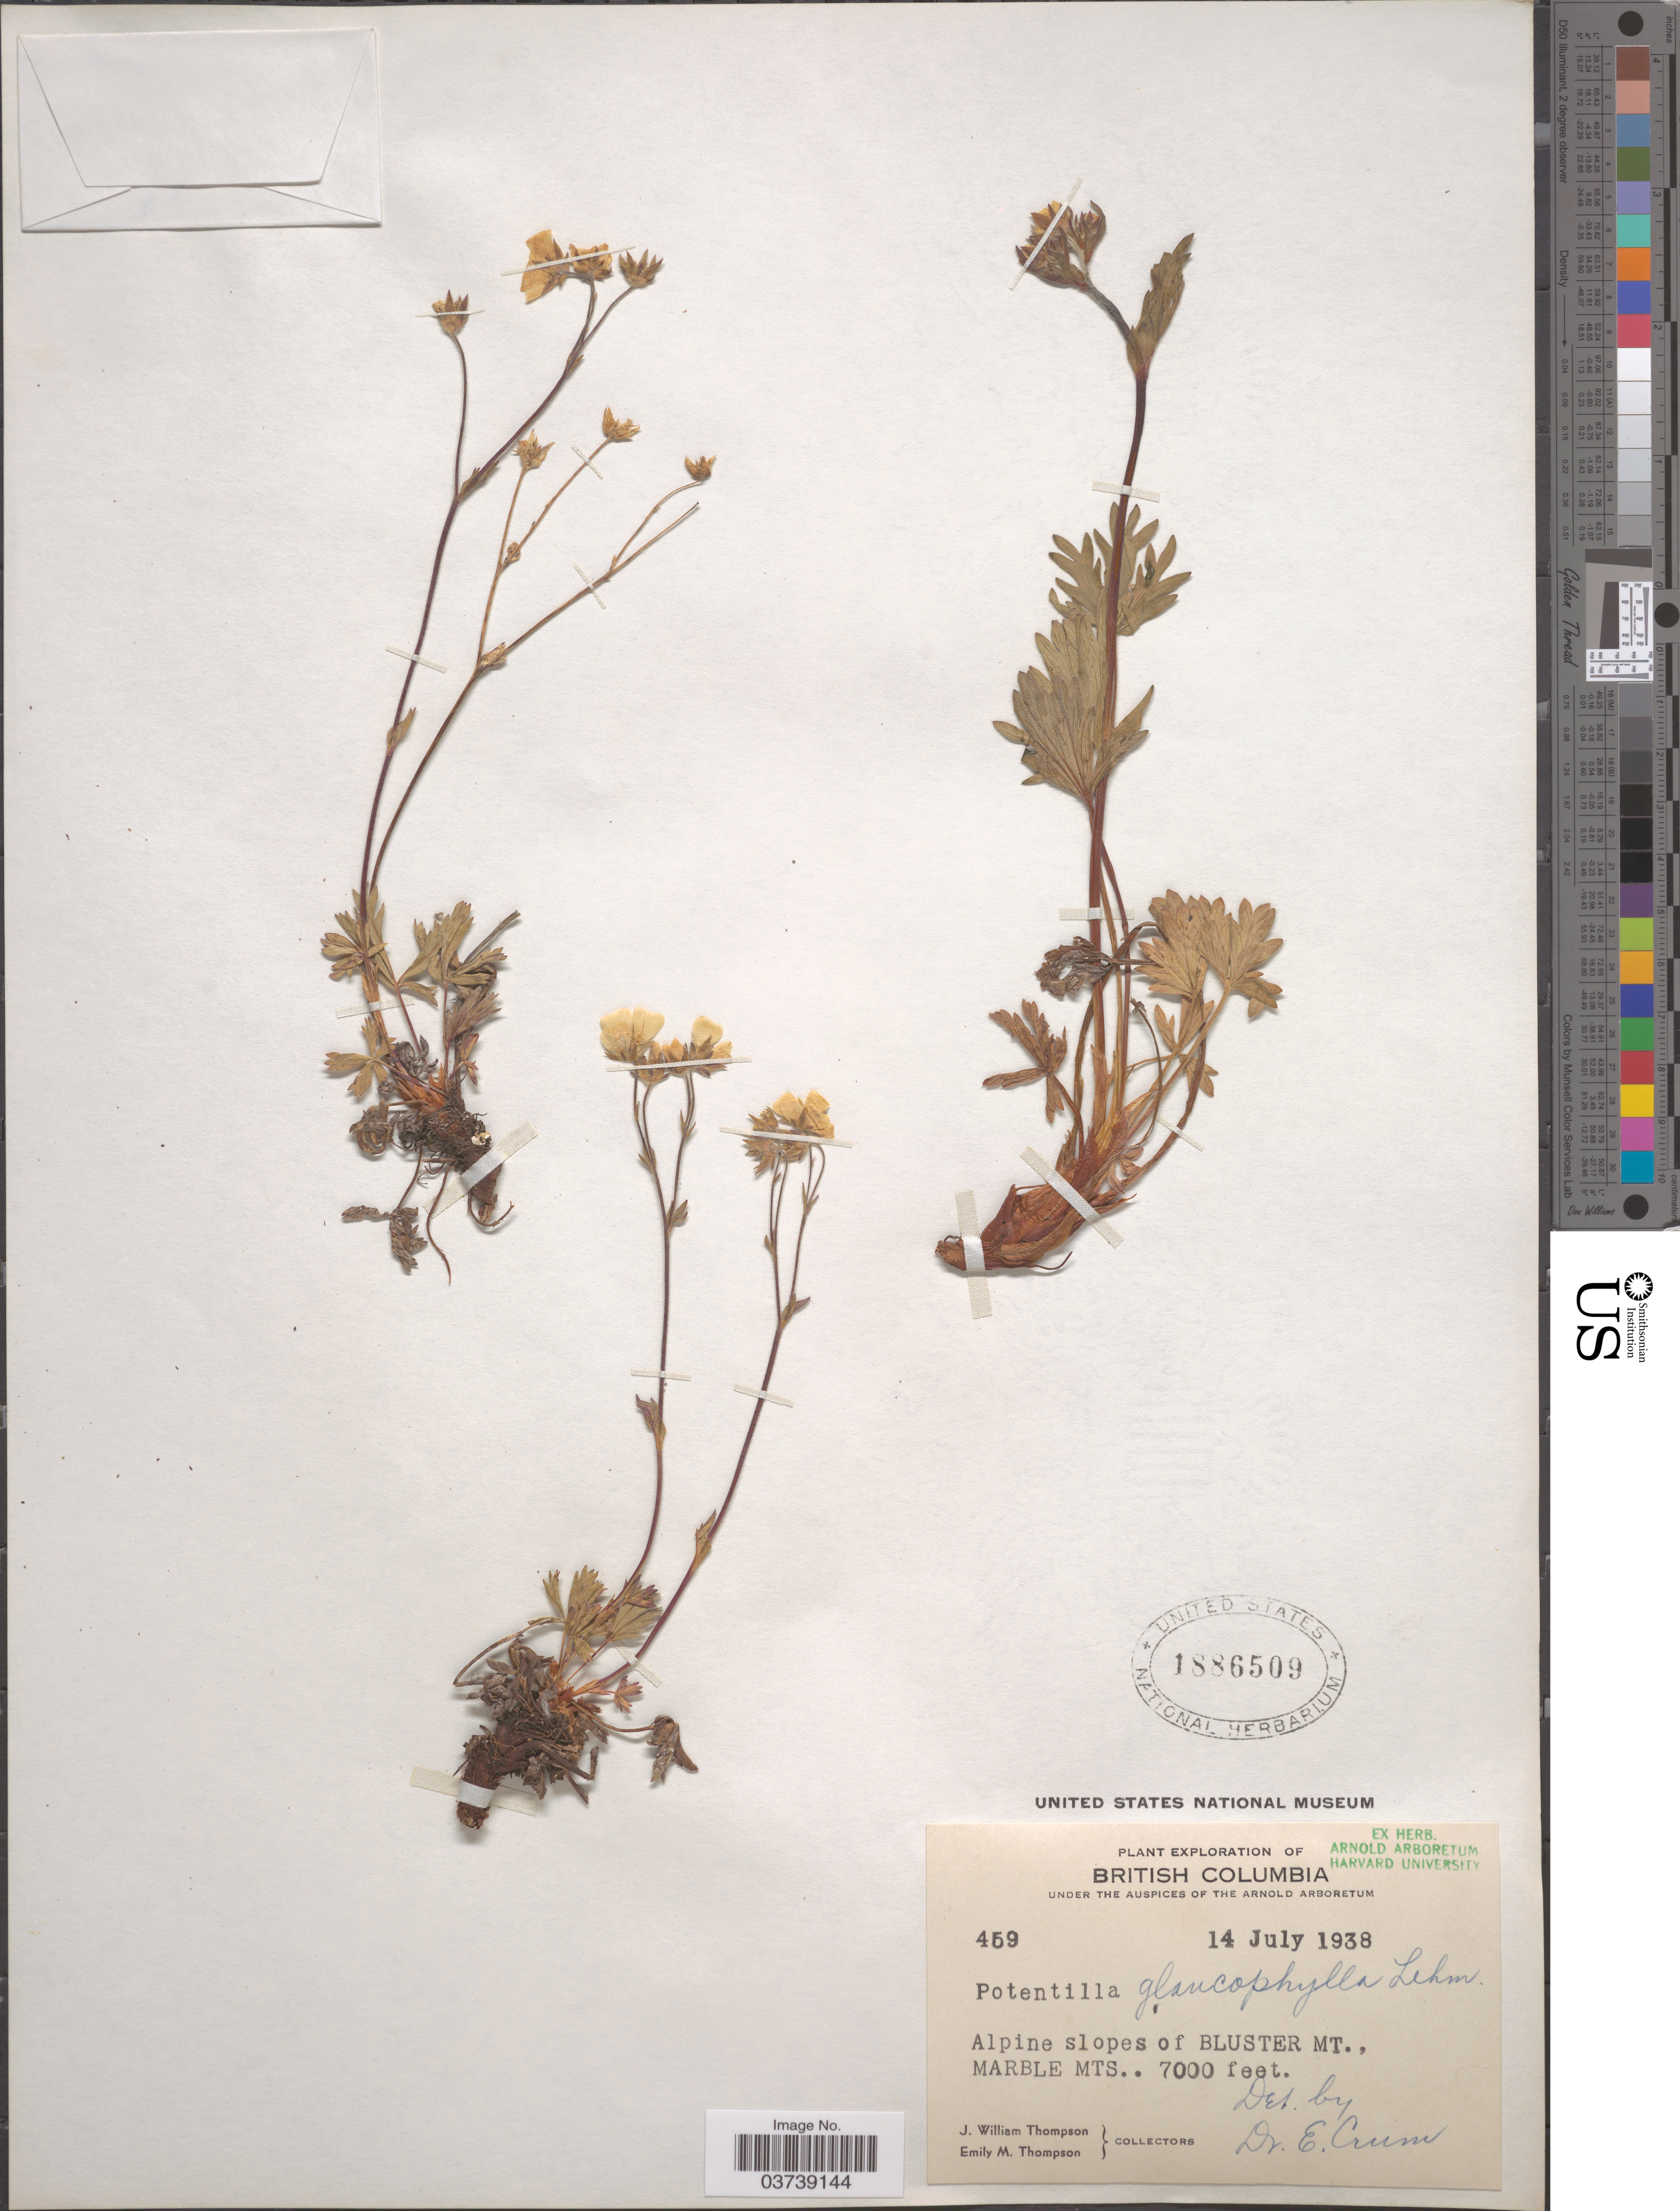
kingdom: Plantae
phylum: Tracheophyta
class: Magnoliopsida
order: Rosales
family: Rosaceae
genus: Potentilla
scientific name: Potentilla diversifolia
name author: Lehm.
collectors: J. W. Thompson & E. M. Thompson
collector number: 459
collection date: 1938-07-14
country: Canada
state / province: British Columbia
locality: Alpine slopes of Bluster Mt., Marble Mts.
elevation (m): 2134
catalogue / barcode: US 1886509